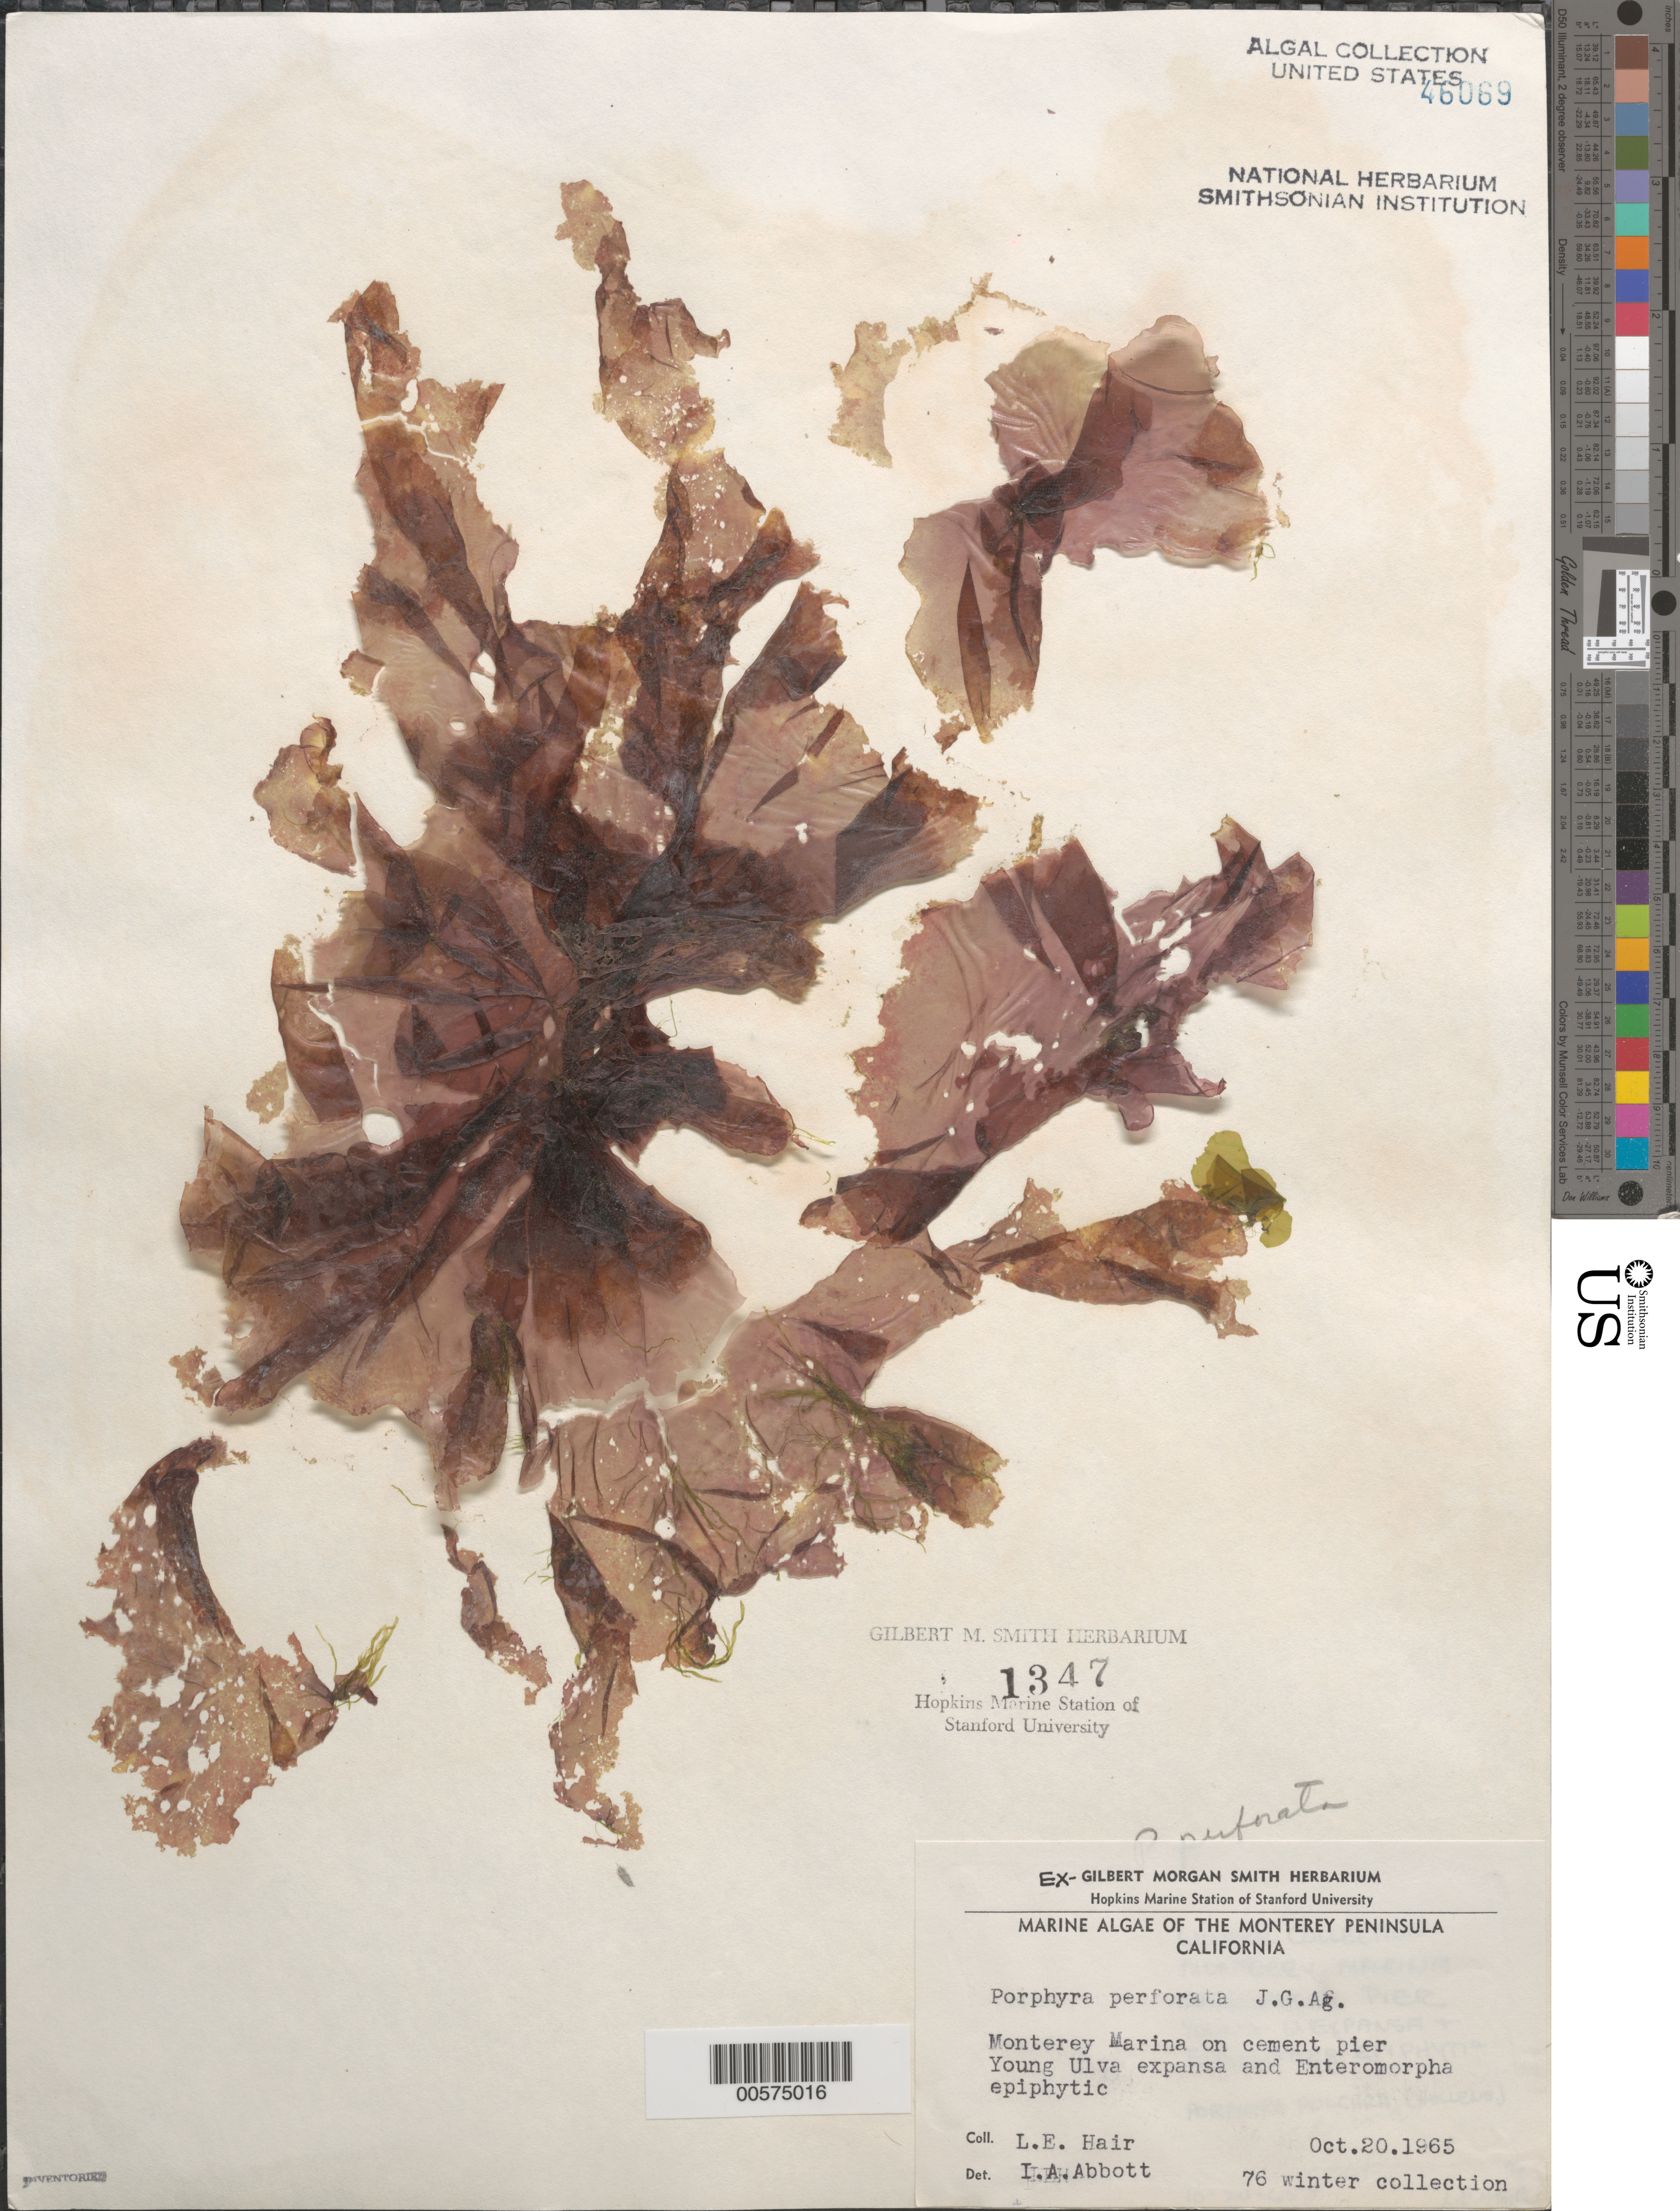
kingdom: Plantae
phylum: Rhodophyta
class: Bangiophyceae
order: Bangiales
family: Bangiaceae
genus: Pyropia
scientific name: Pyropia perforata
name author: (J. Agardh) S.C. Lindstrom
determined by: Algae name updating Project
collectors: L. Hair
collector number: Leh 76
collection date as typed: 20 Oct 1965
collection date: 1965-10-20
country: United States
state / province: California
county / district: Monterey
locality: Monterey Marina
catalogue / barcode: US 46069